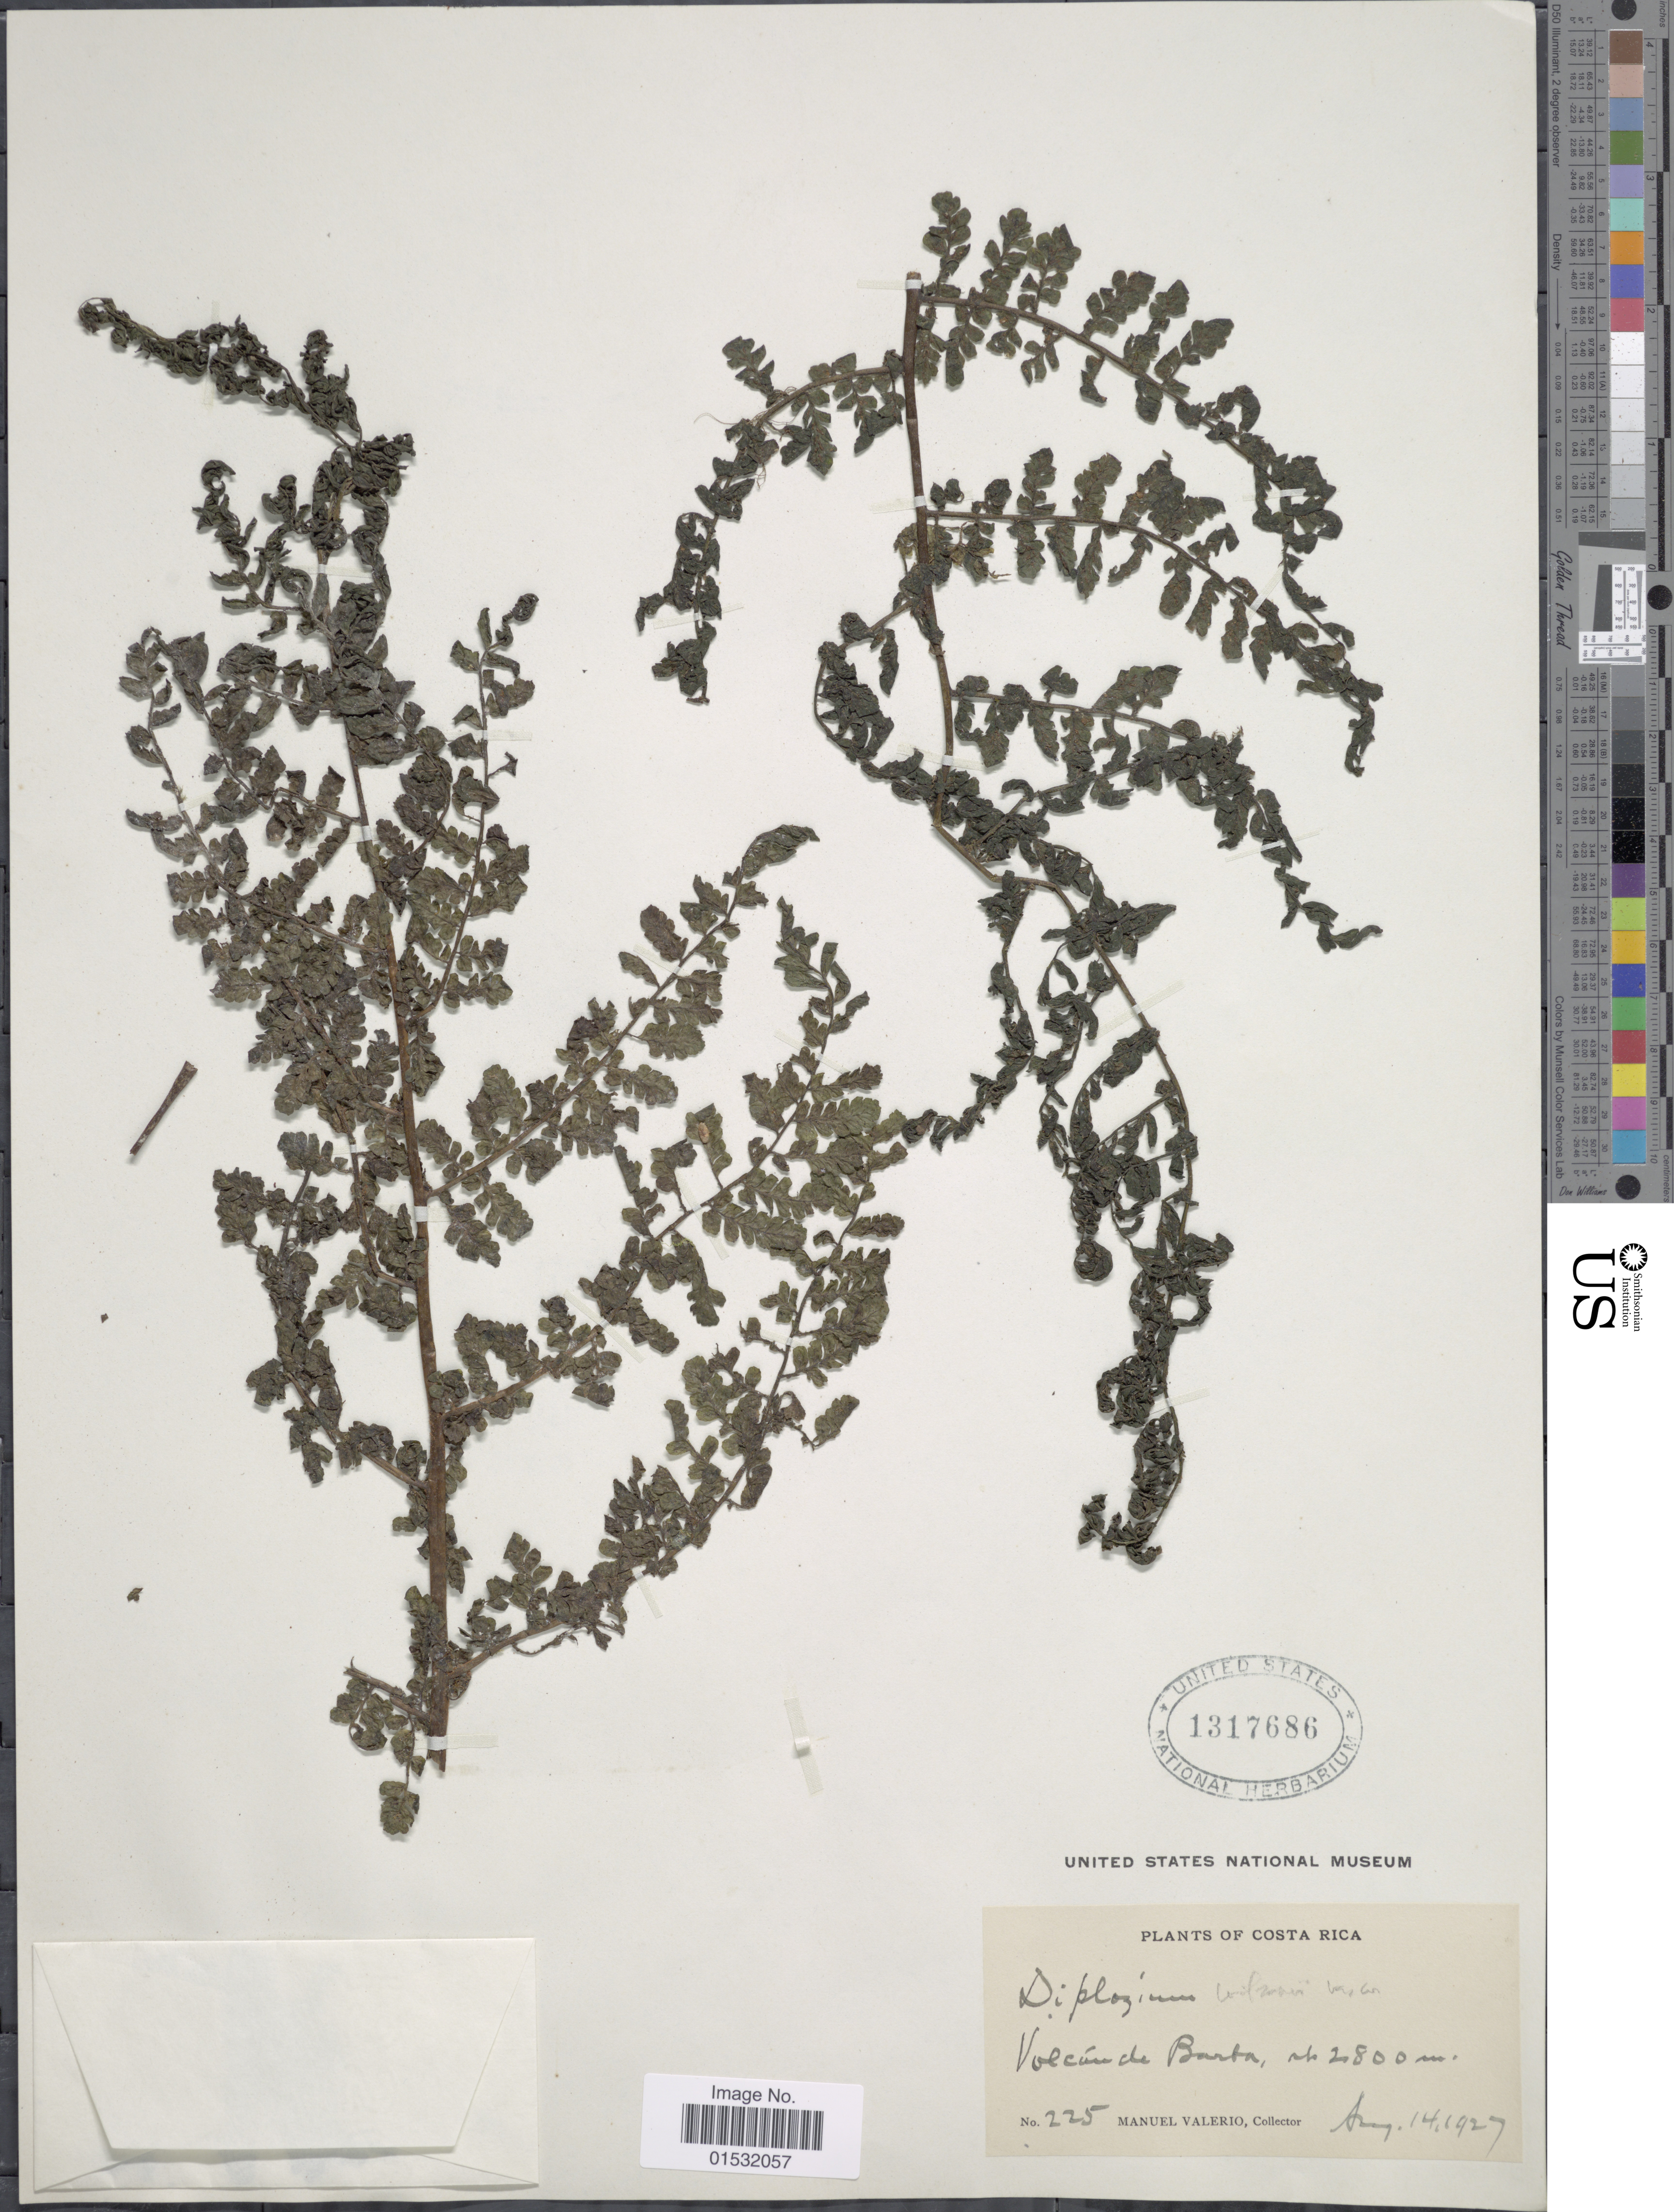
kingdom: Plantae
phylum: Tracheophyta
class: Polypodiopsida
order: Polypodiales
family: Athyriaceae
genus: Diplazium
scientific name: Diplazium wilsonii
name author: (Baker) Diels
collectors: M. Valerio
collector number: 225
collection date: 1927-08-14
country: Costa Rica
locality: Volcán de Barba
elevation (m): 2800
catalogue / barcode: US 1317686